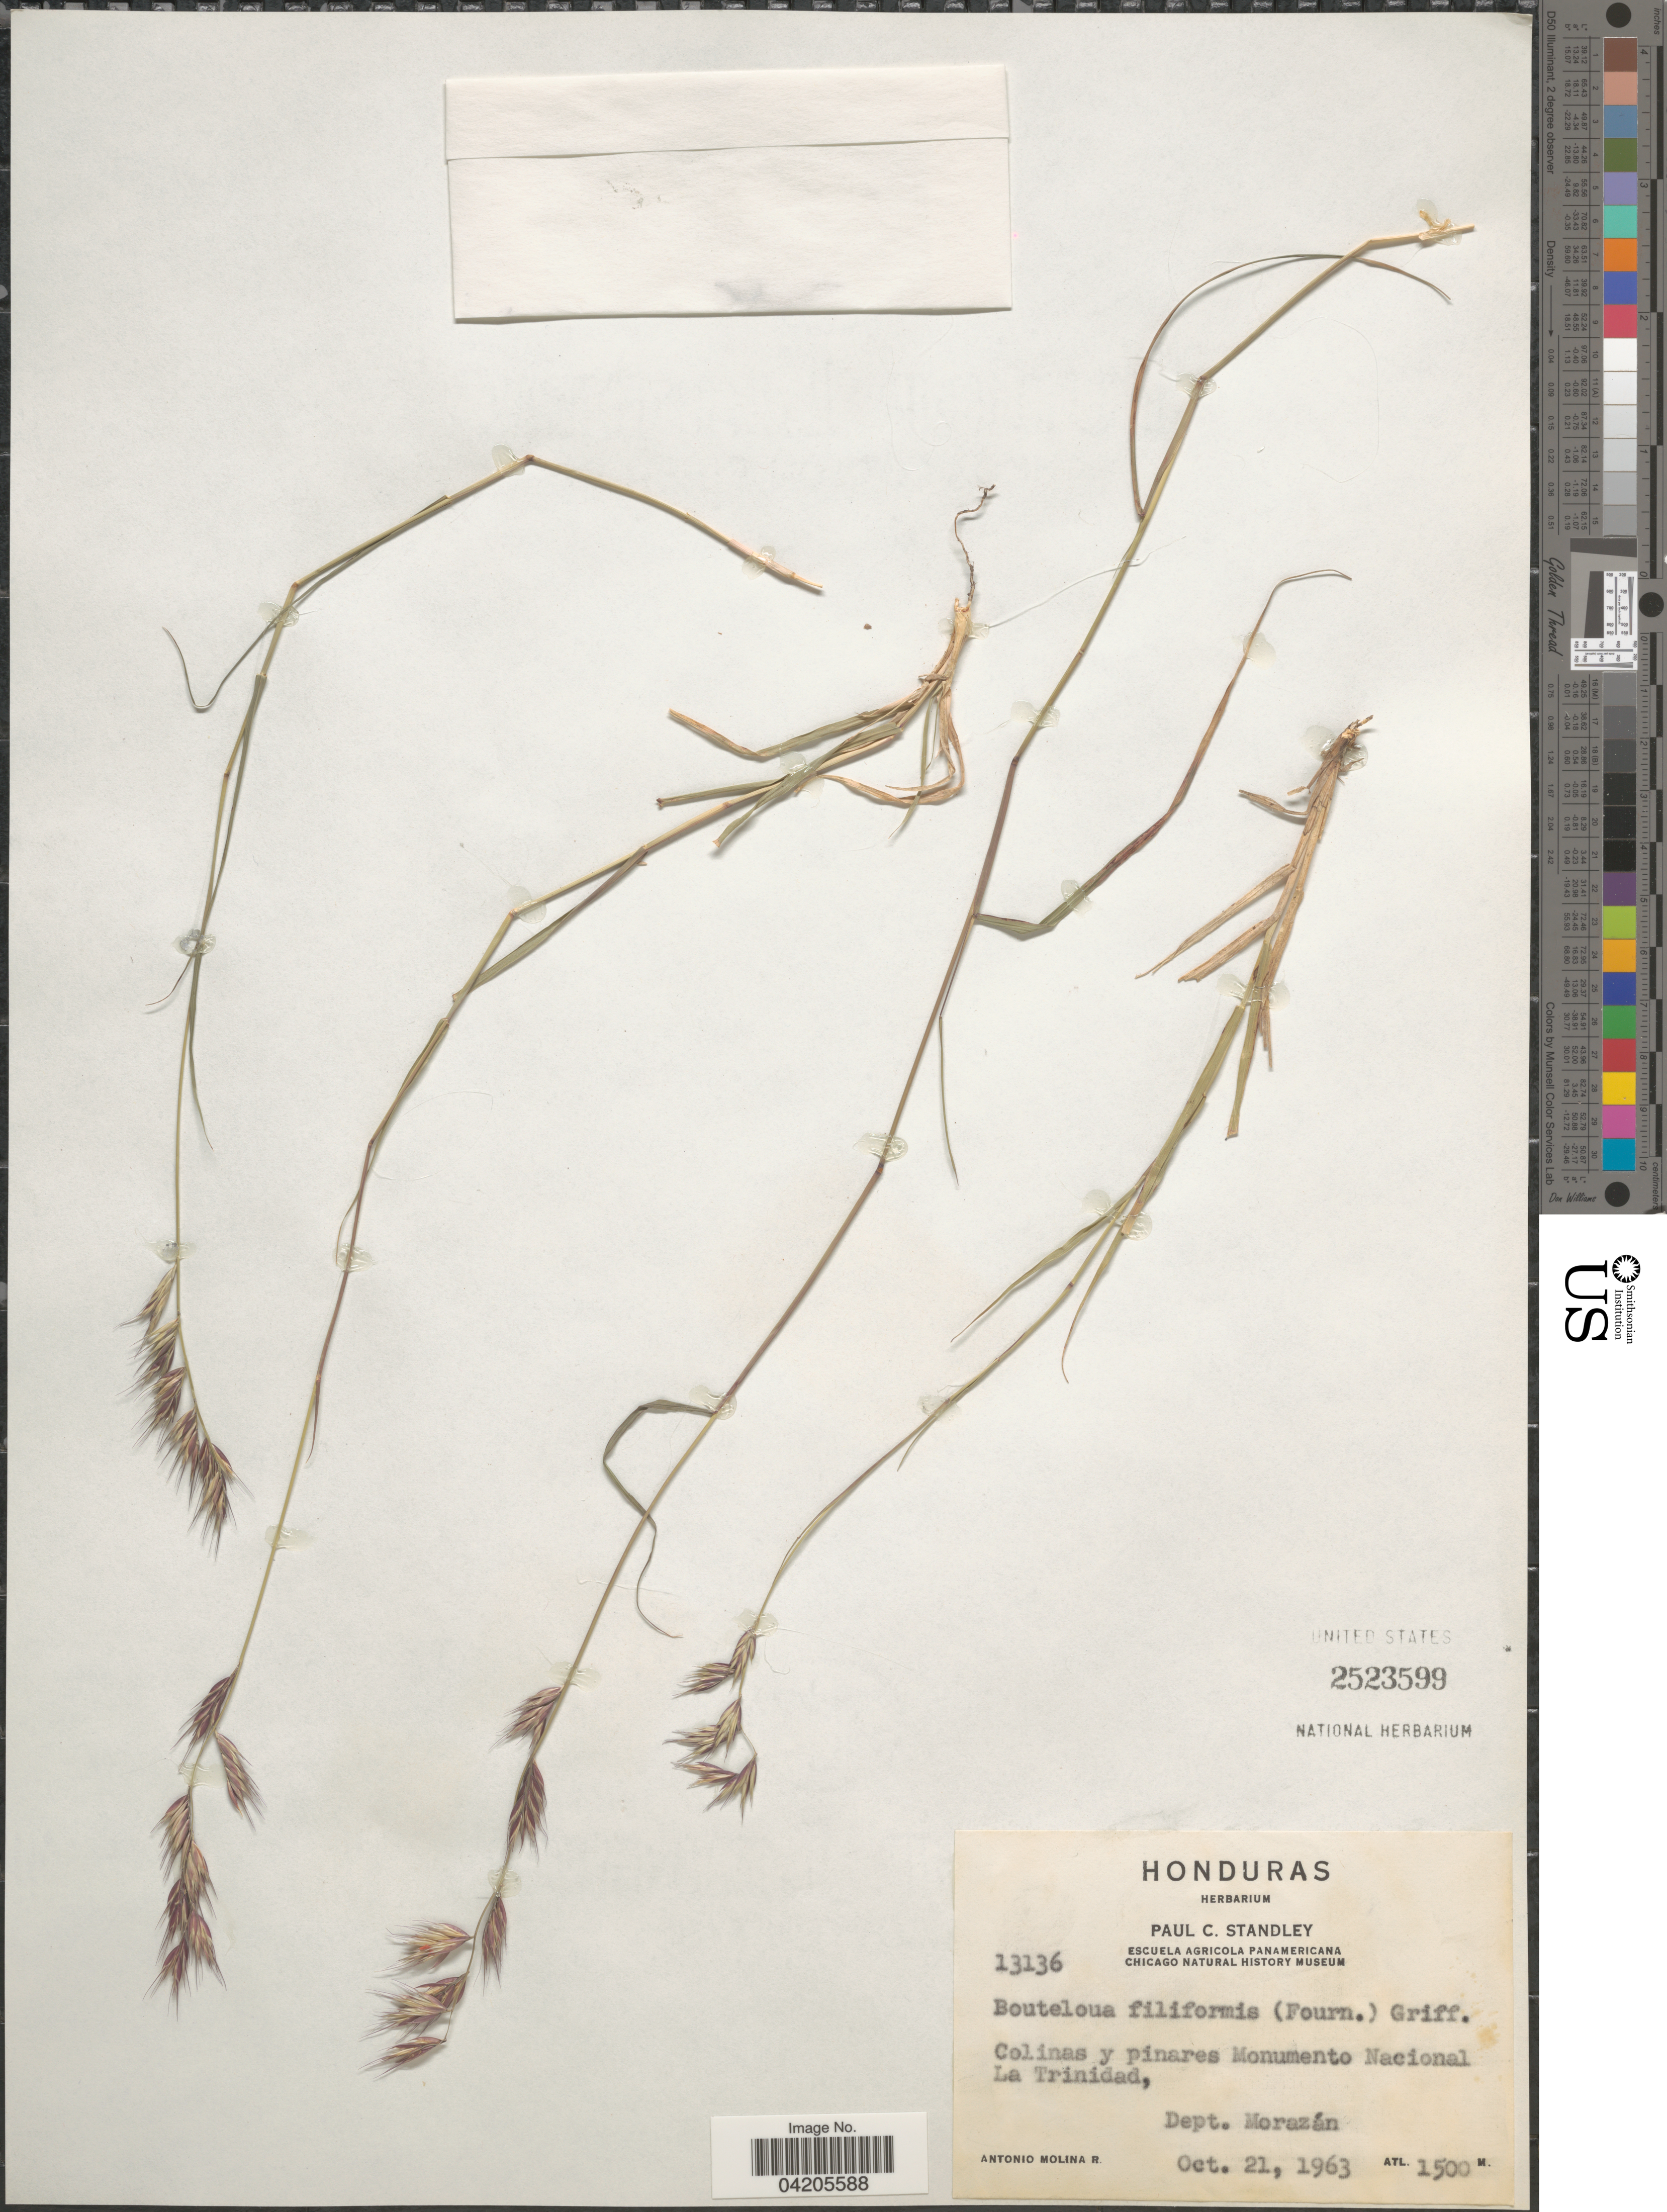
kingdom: Plantae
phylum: Tracheophyta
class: Liliopsida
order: Poales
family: Poaceae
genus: Bouteloua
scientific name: Bouteloua repens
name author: (Kunth) Scribn. & Merr.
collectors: A. Molina R.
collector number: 13136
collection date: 1963-10-21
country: Honduras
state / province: Fco. Morazán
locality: Colinas y pinares Monumento Nacional La Trinidad, Dept. Morazán.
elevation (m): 1500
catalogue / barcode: US 2523599